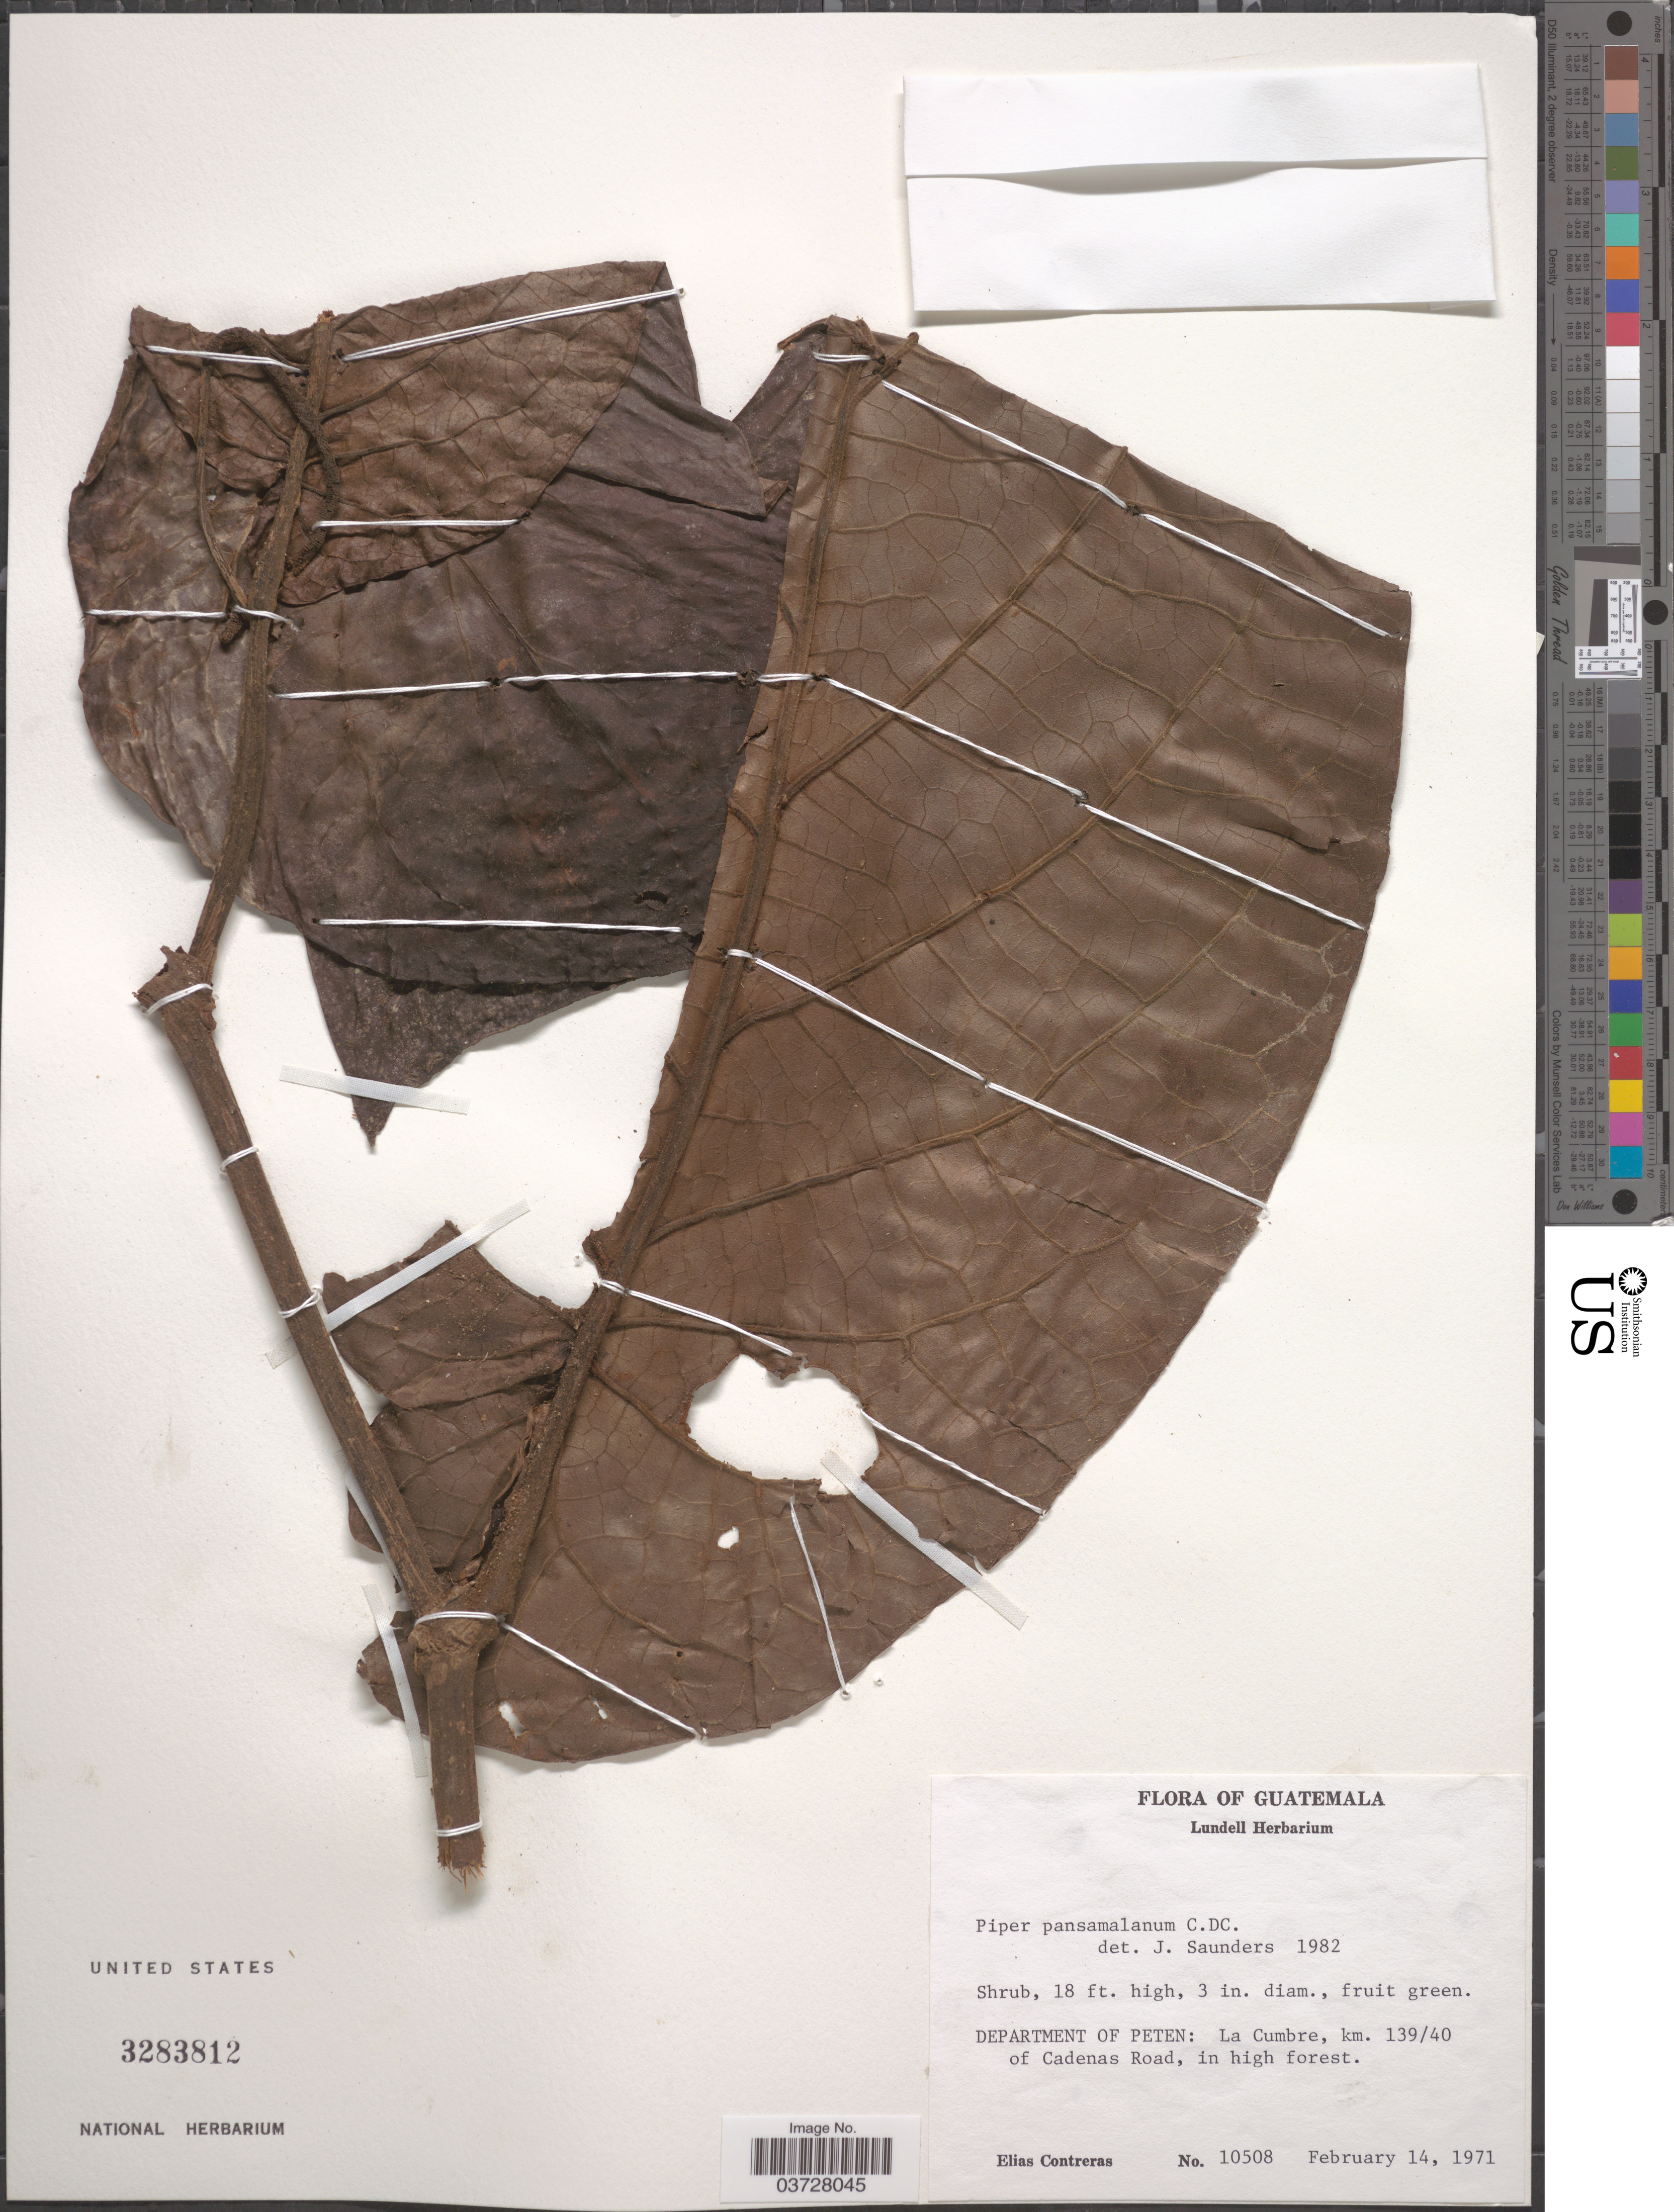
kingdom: Plantae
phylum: Tracheophyta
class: Magnoliopsida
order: Piperales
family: Piperaceae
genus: Piper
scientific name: Piper sp.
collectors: E. Contreras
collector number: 10508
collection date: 1971-02-14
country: Guatemala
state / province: El Peten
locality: Department of Peten: La Cumbre, km. 139/40 of Cadenas Road.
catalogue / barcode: US 3283812